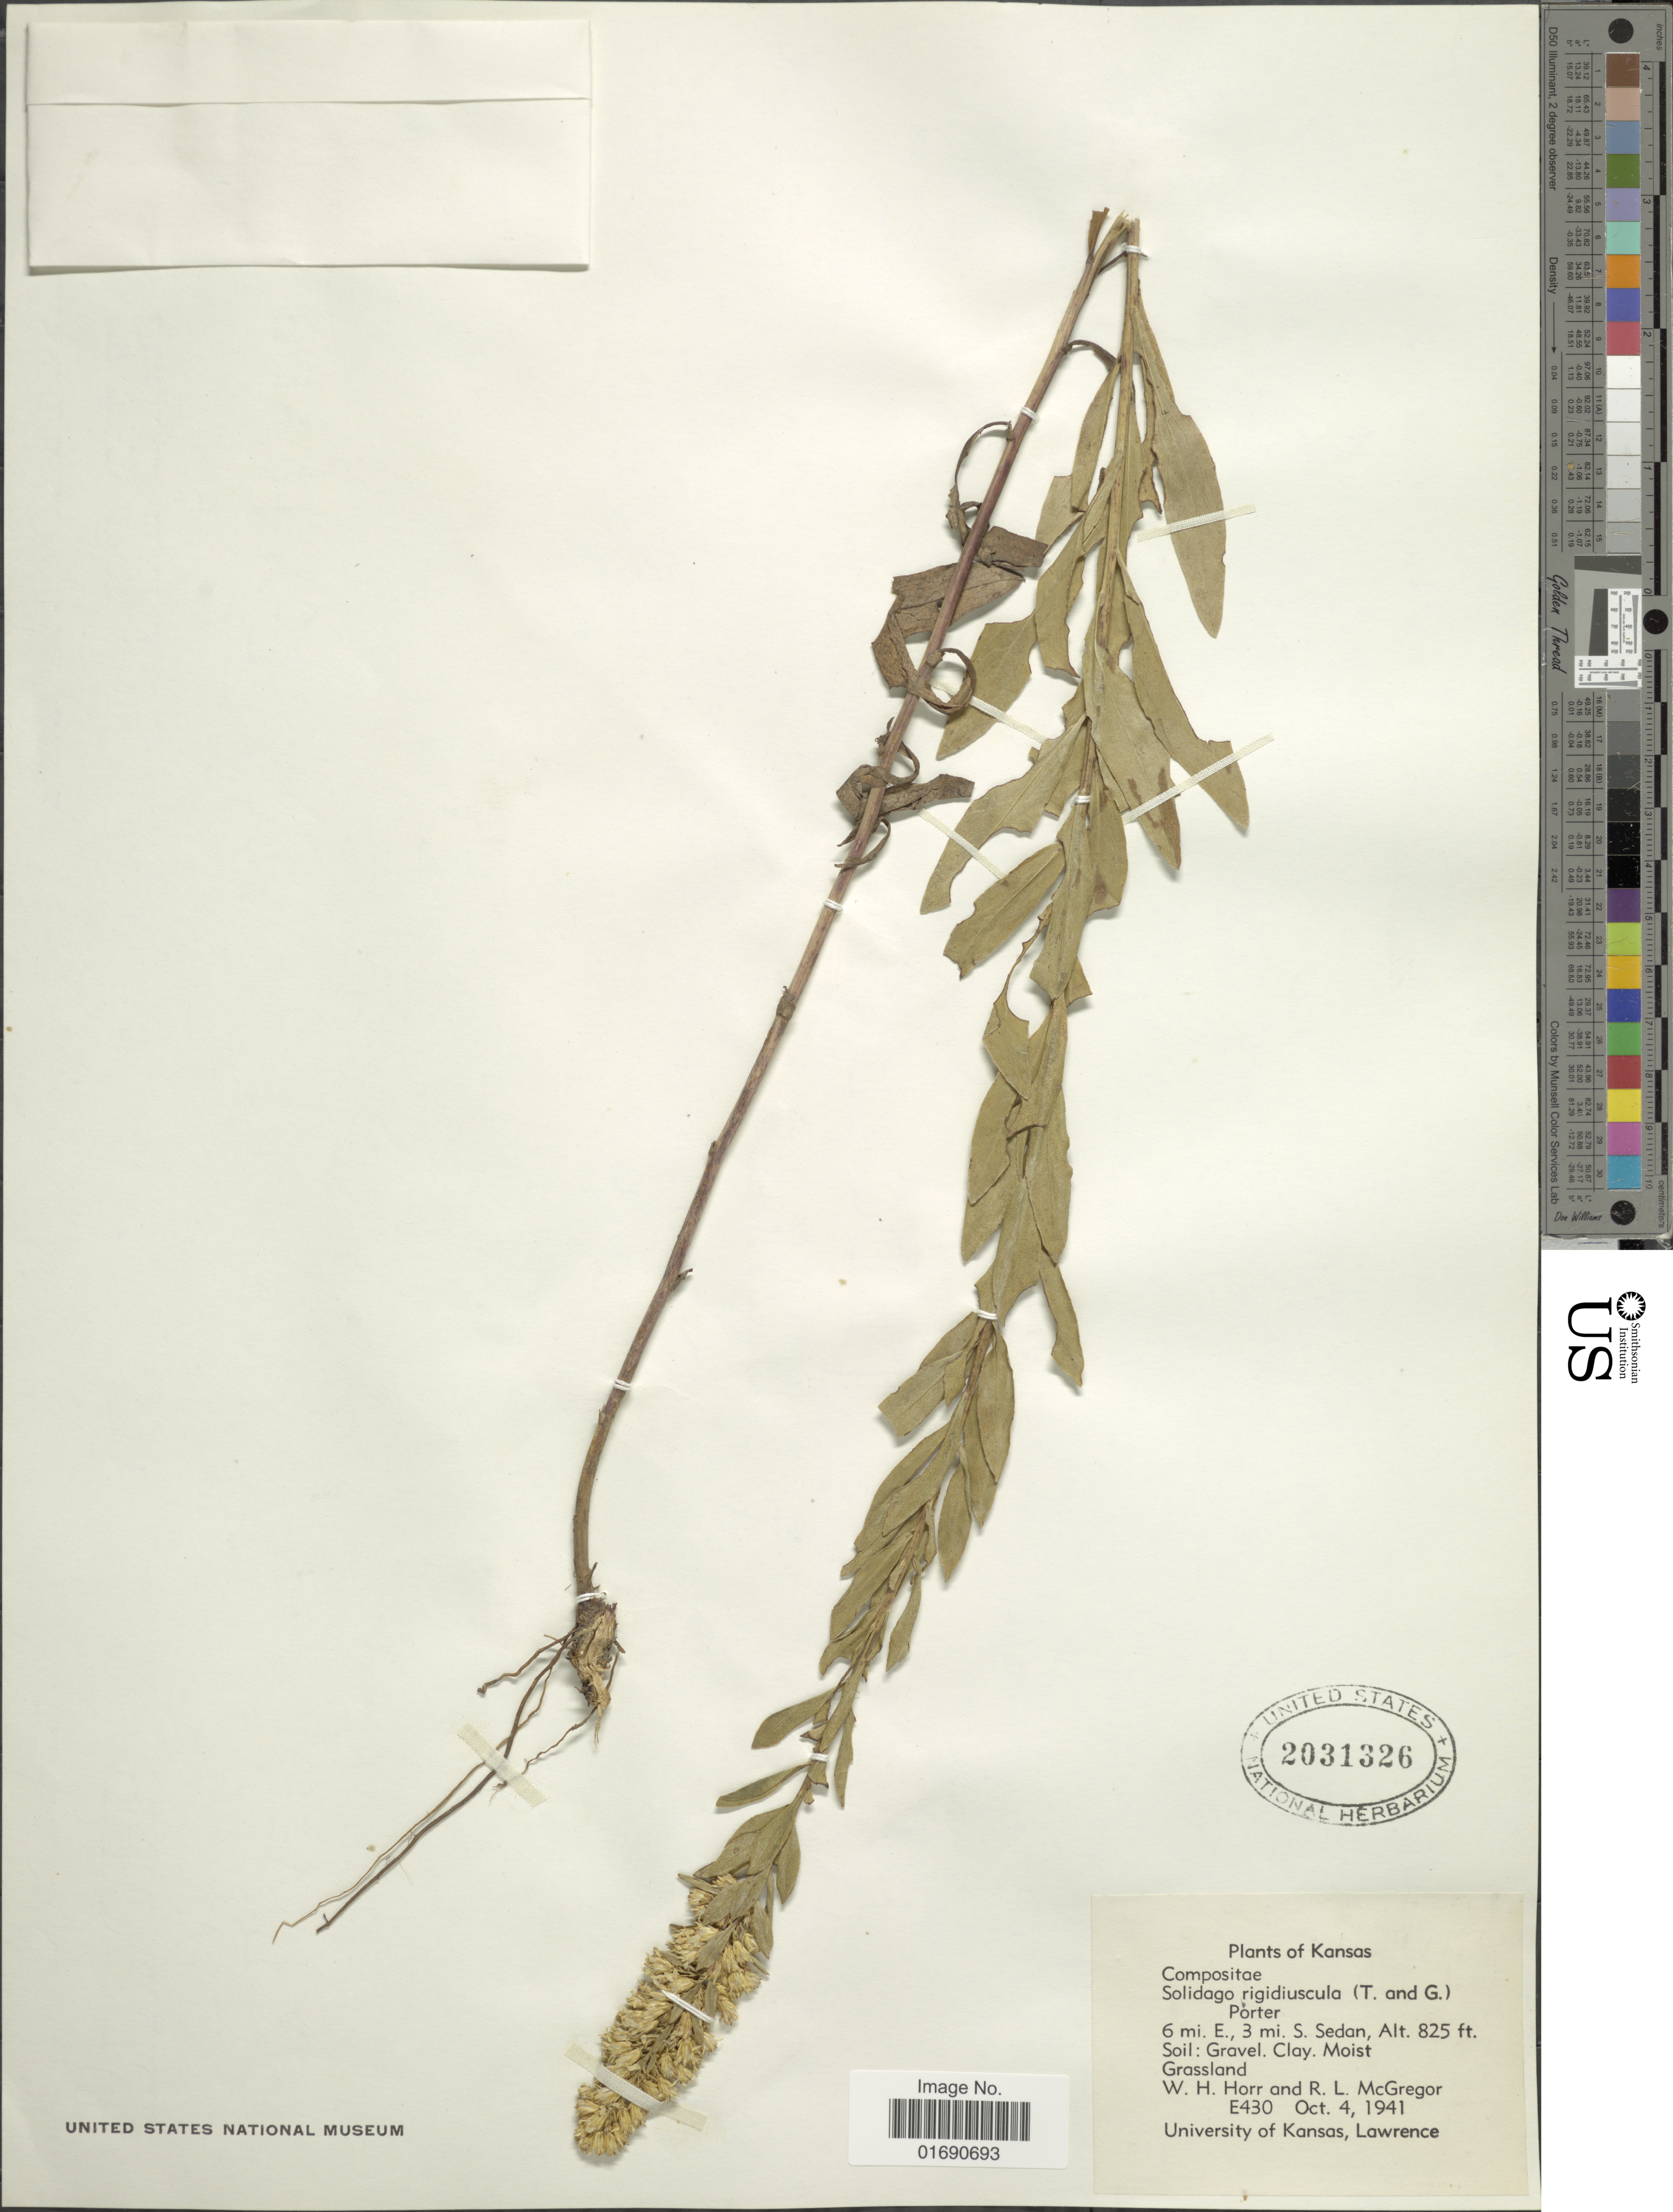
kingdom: Plantae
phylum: Tracheophyta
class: Magnoliopsida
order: Asterales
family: Asteraceae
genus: Solidago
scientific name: Solidago speciosa var. rigidiuscula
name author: Torr. & A. Gray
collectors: W. H. Horr & R. McGregor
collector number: E430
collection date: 1941-10-04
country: United States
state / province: Kansas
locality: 6 mi. E., 3 mi. S. Sedan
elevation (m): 251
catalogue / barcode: US 2031326